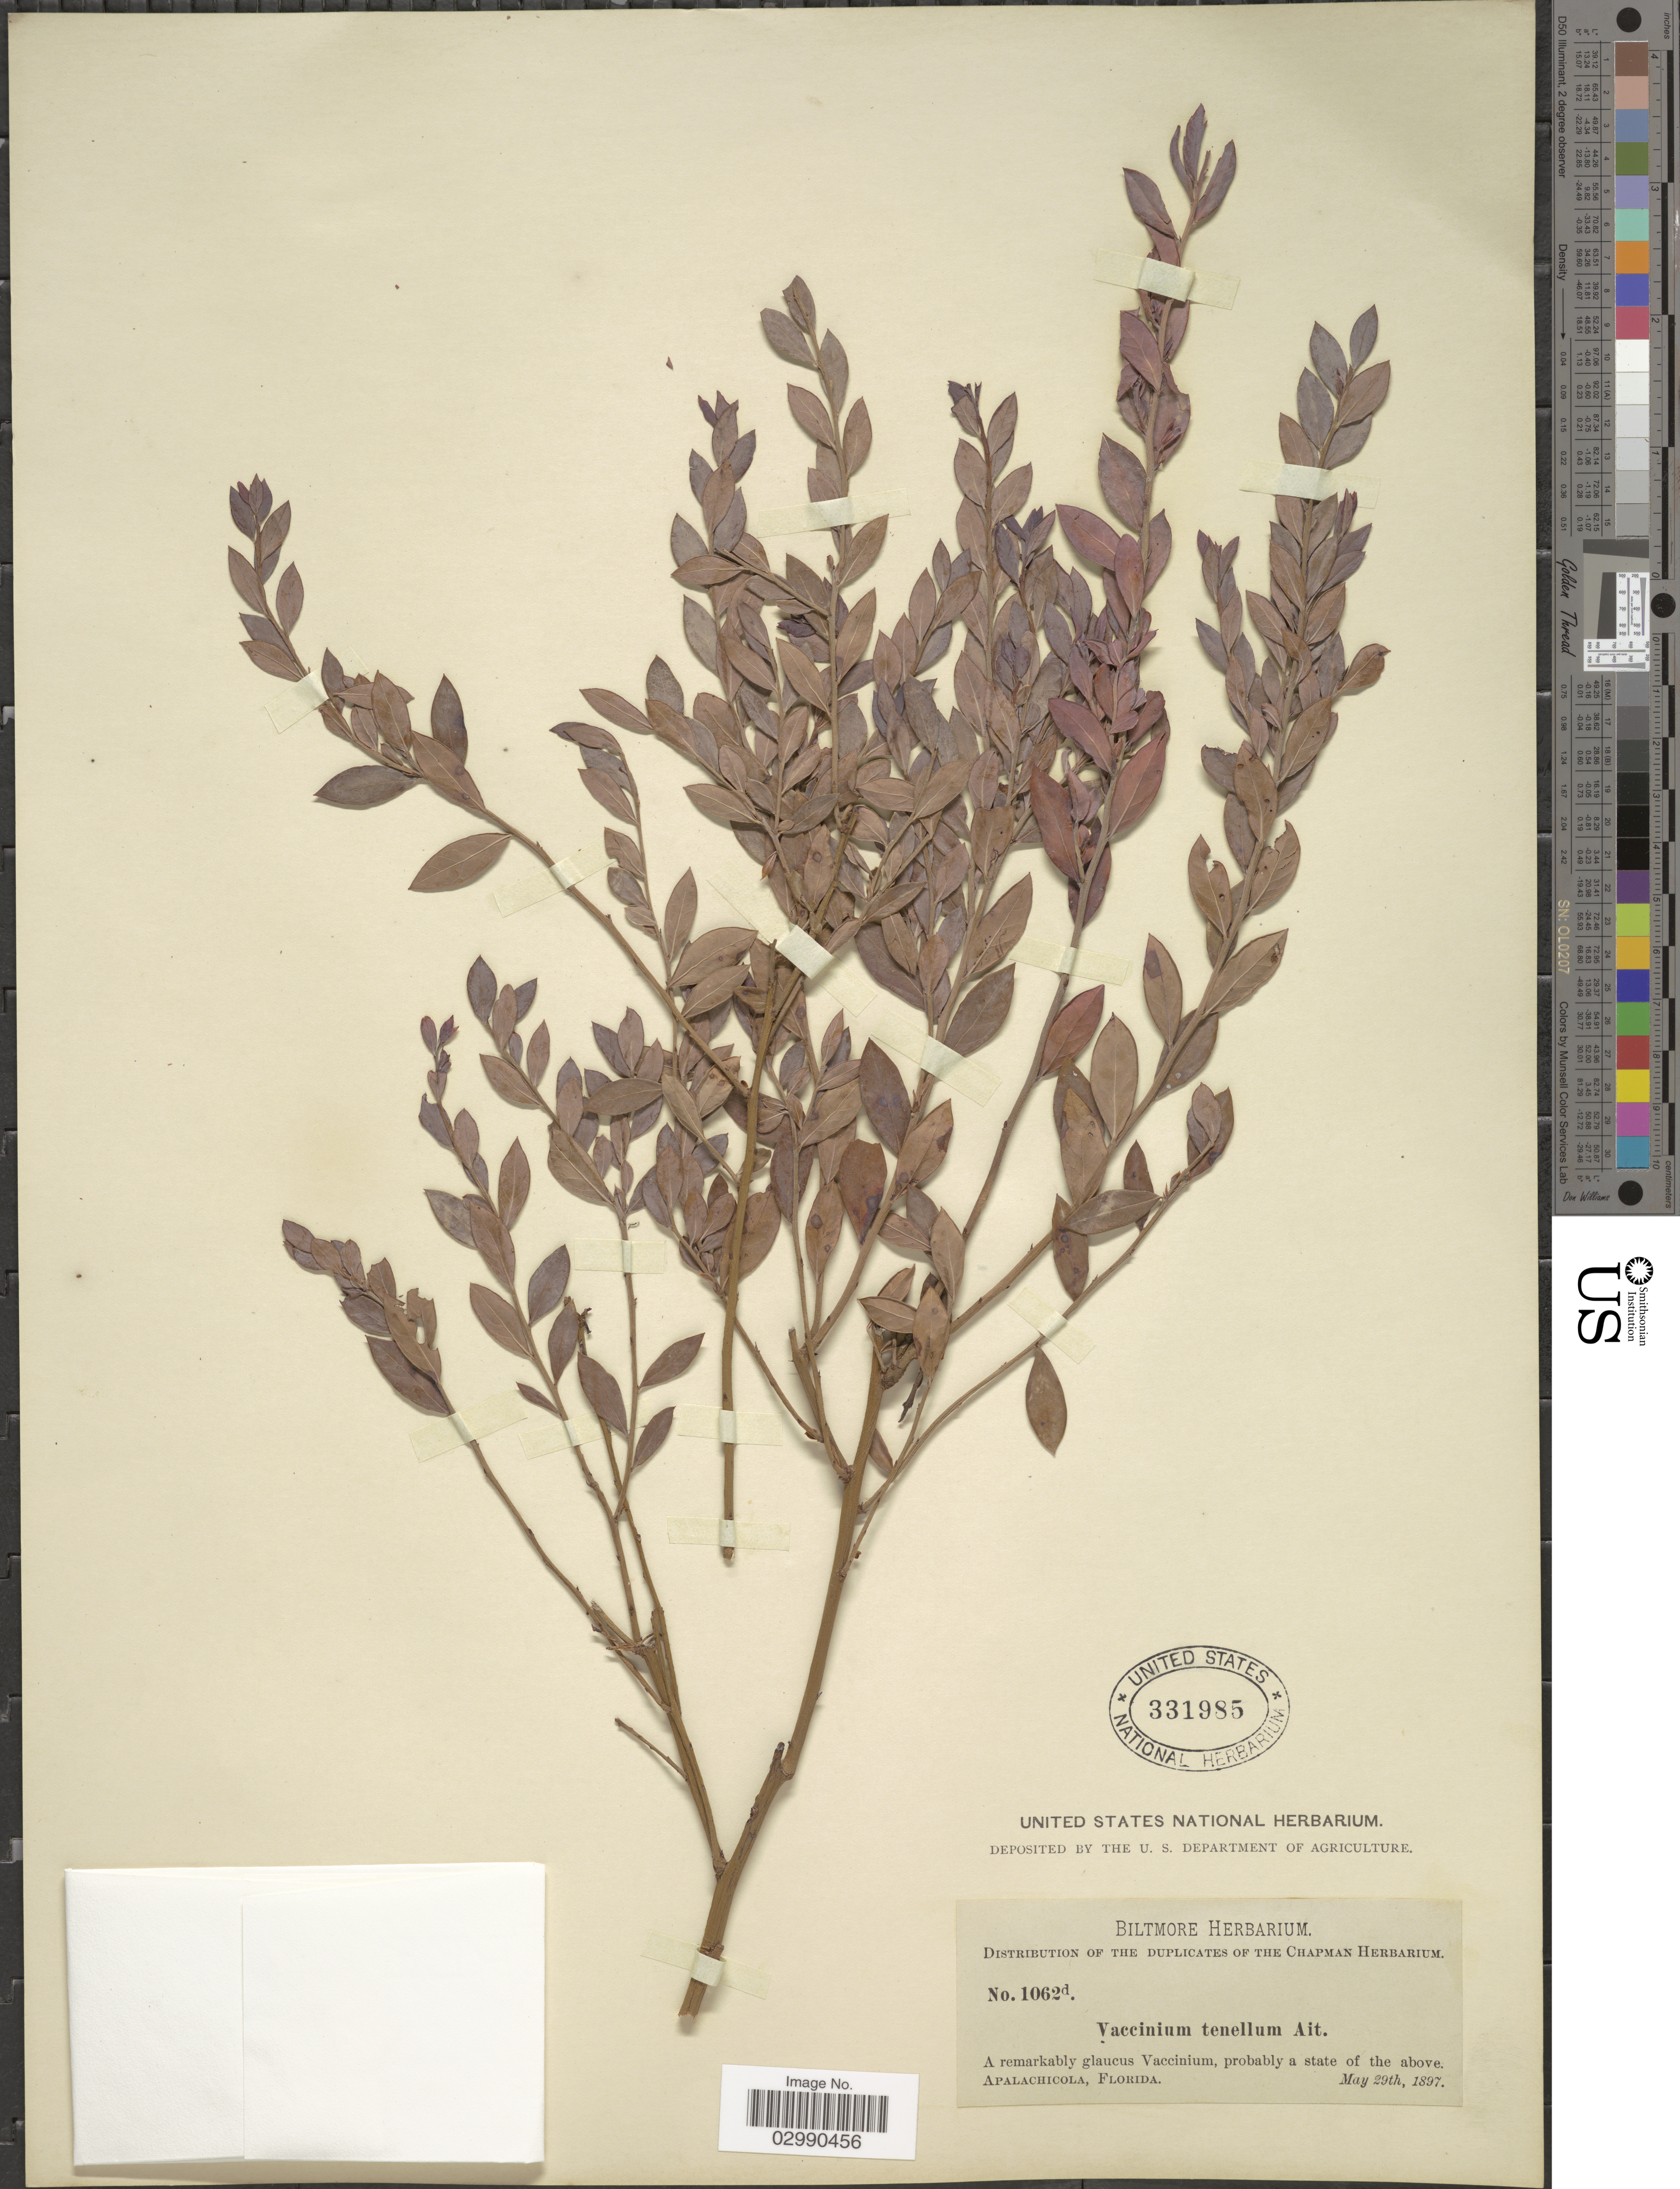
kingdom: Plantae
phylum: Tracheophyta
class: Magnoliopsida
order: Ericales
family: Ericaceae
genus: Vaccinium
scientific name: Vaccinium vacillans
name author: Kalm ex Torr.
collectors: ex herb. Biltmore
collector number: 1062d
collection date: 1897-05-29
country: United States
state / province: Florida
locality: Probably a state of the above. Apalachicola.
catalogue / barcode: US 331985